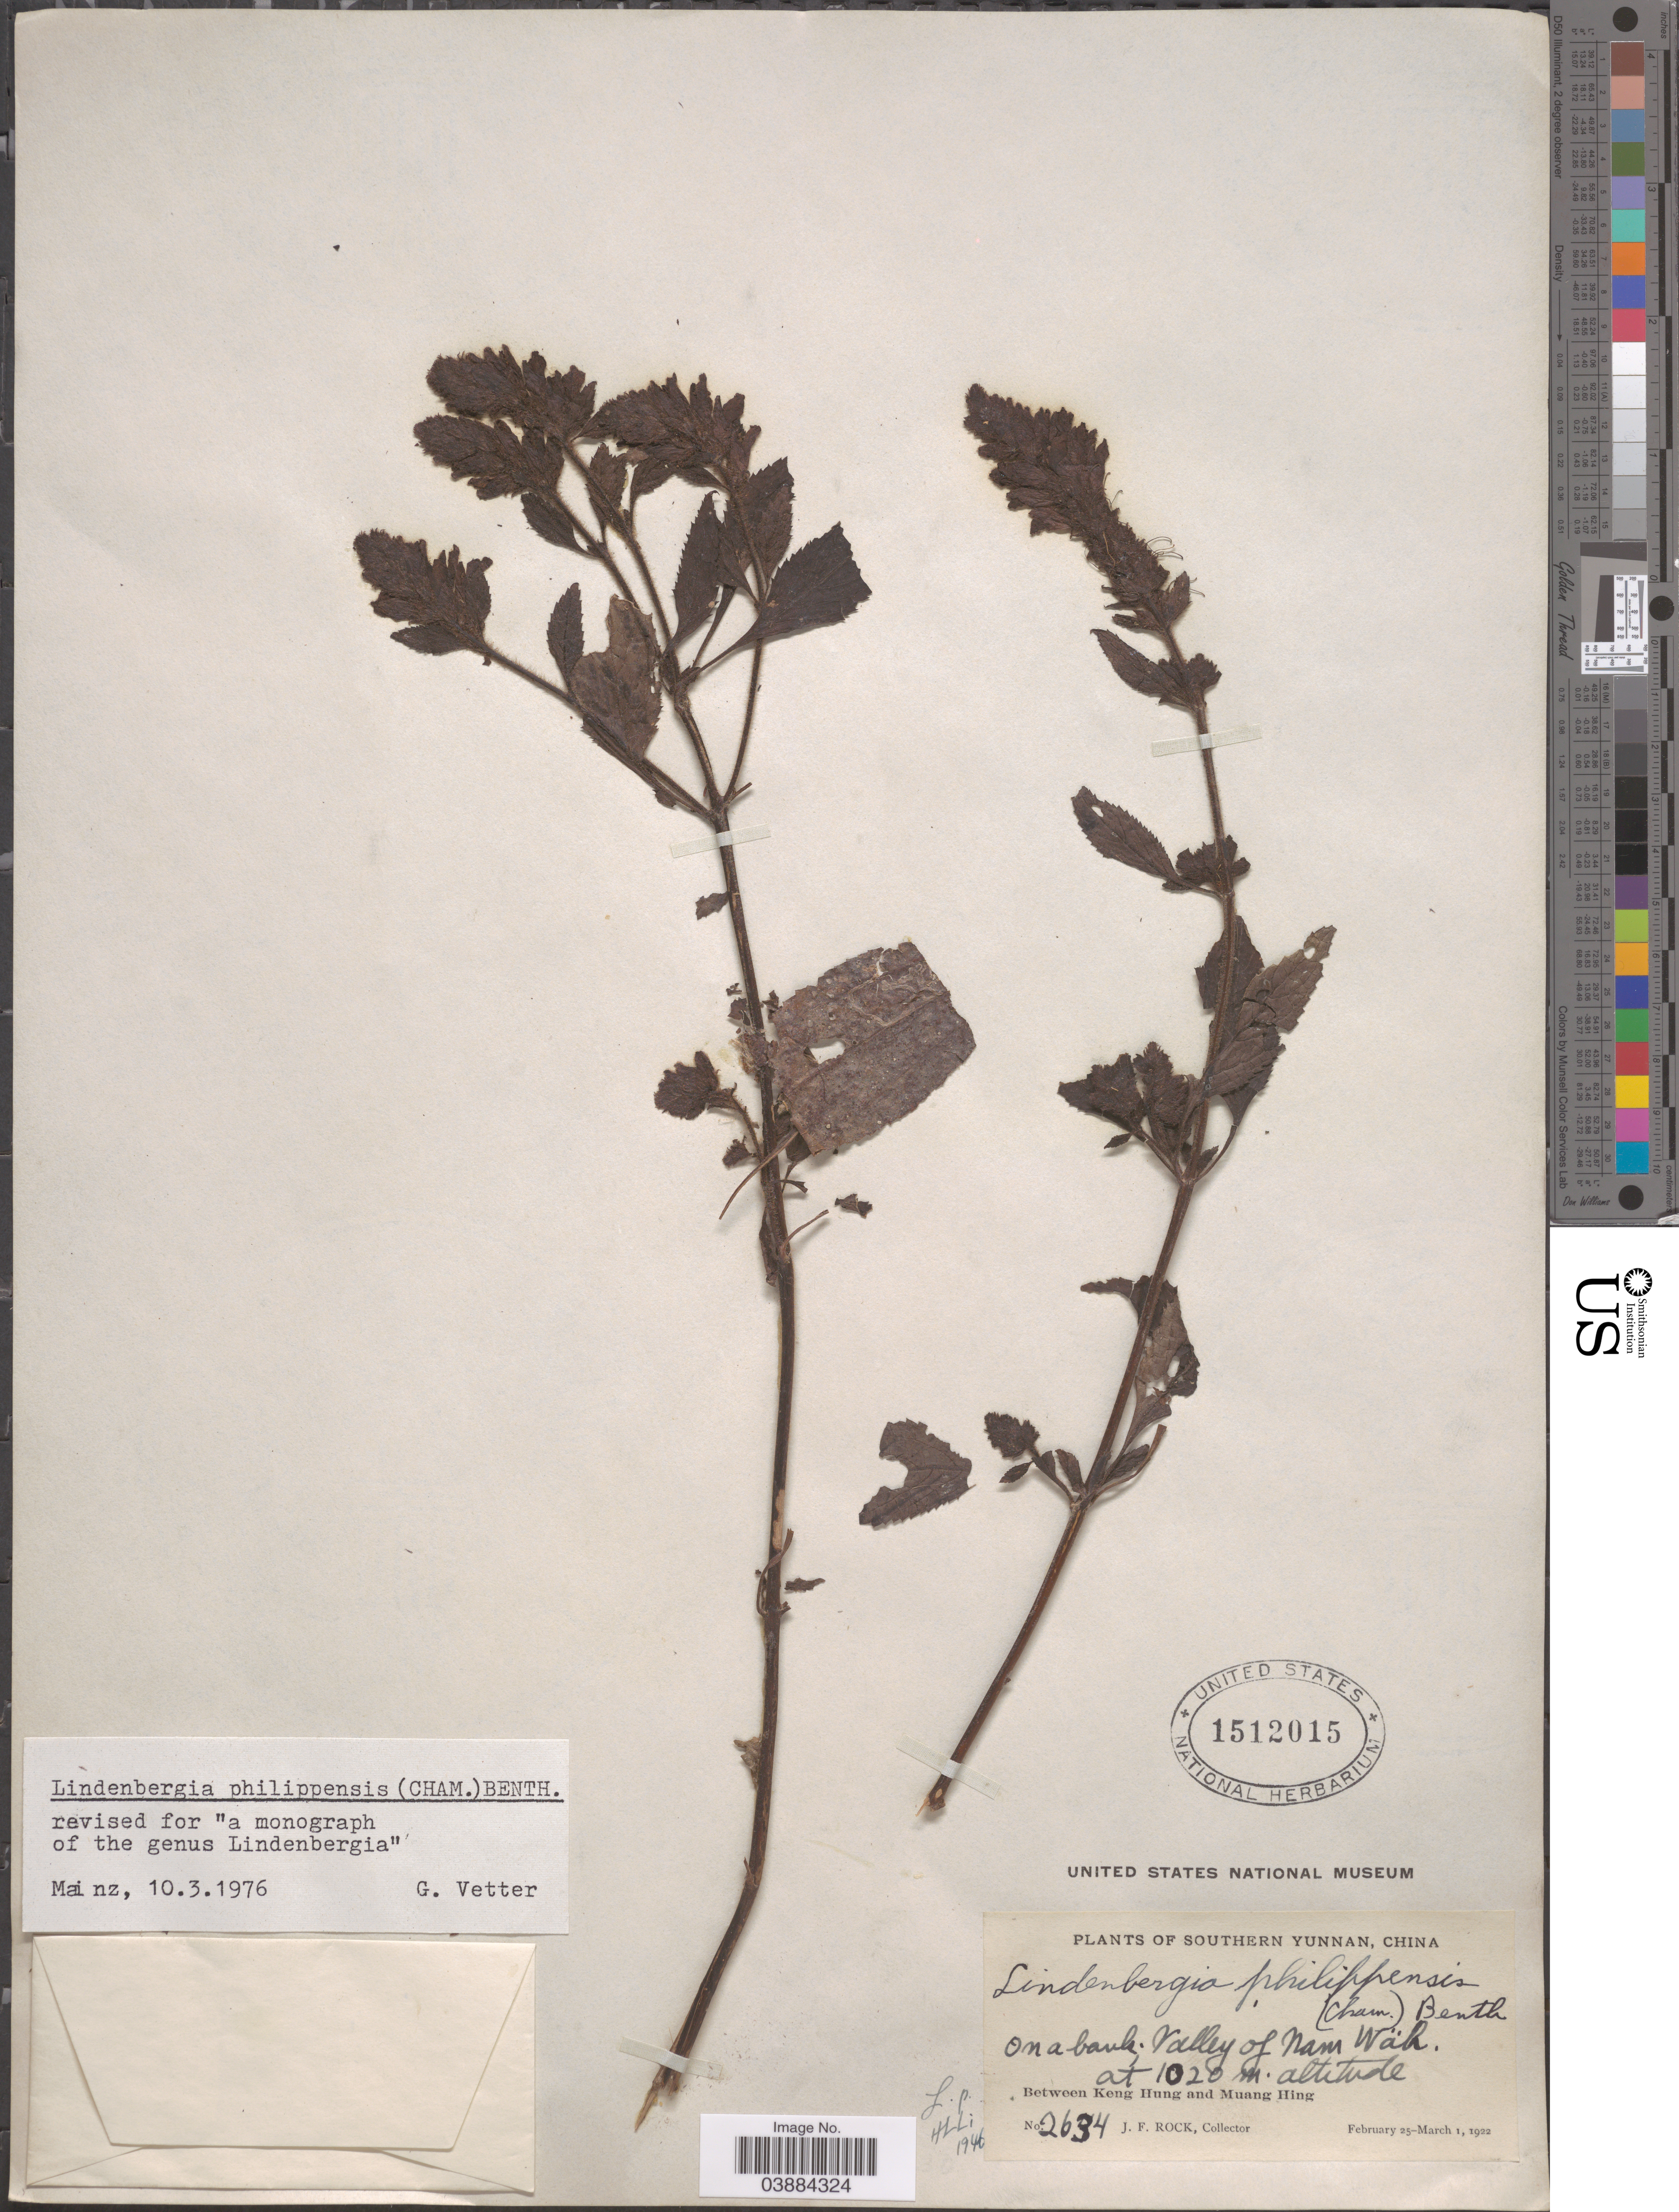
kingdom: Plantae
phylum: Tracheophyta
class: Magnoliopsida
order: Lamiales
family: Orobanchaceae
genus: Lindenbergia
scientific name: Lindenbergia philippensis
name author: (Cham. & Schltdl.) Benth.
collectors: J. Rock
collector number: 2634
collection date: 1922-02-25/1922-03-01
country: China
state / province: Yunnan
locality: Southern Yunnan. Valley of Nam Wah. Between Keng Hung and Muang Hing.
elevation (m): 1020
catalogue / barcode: US 1512015